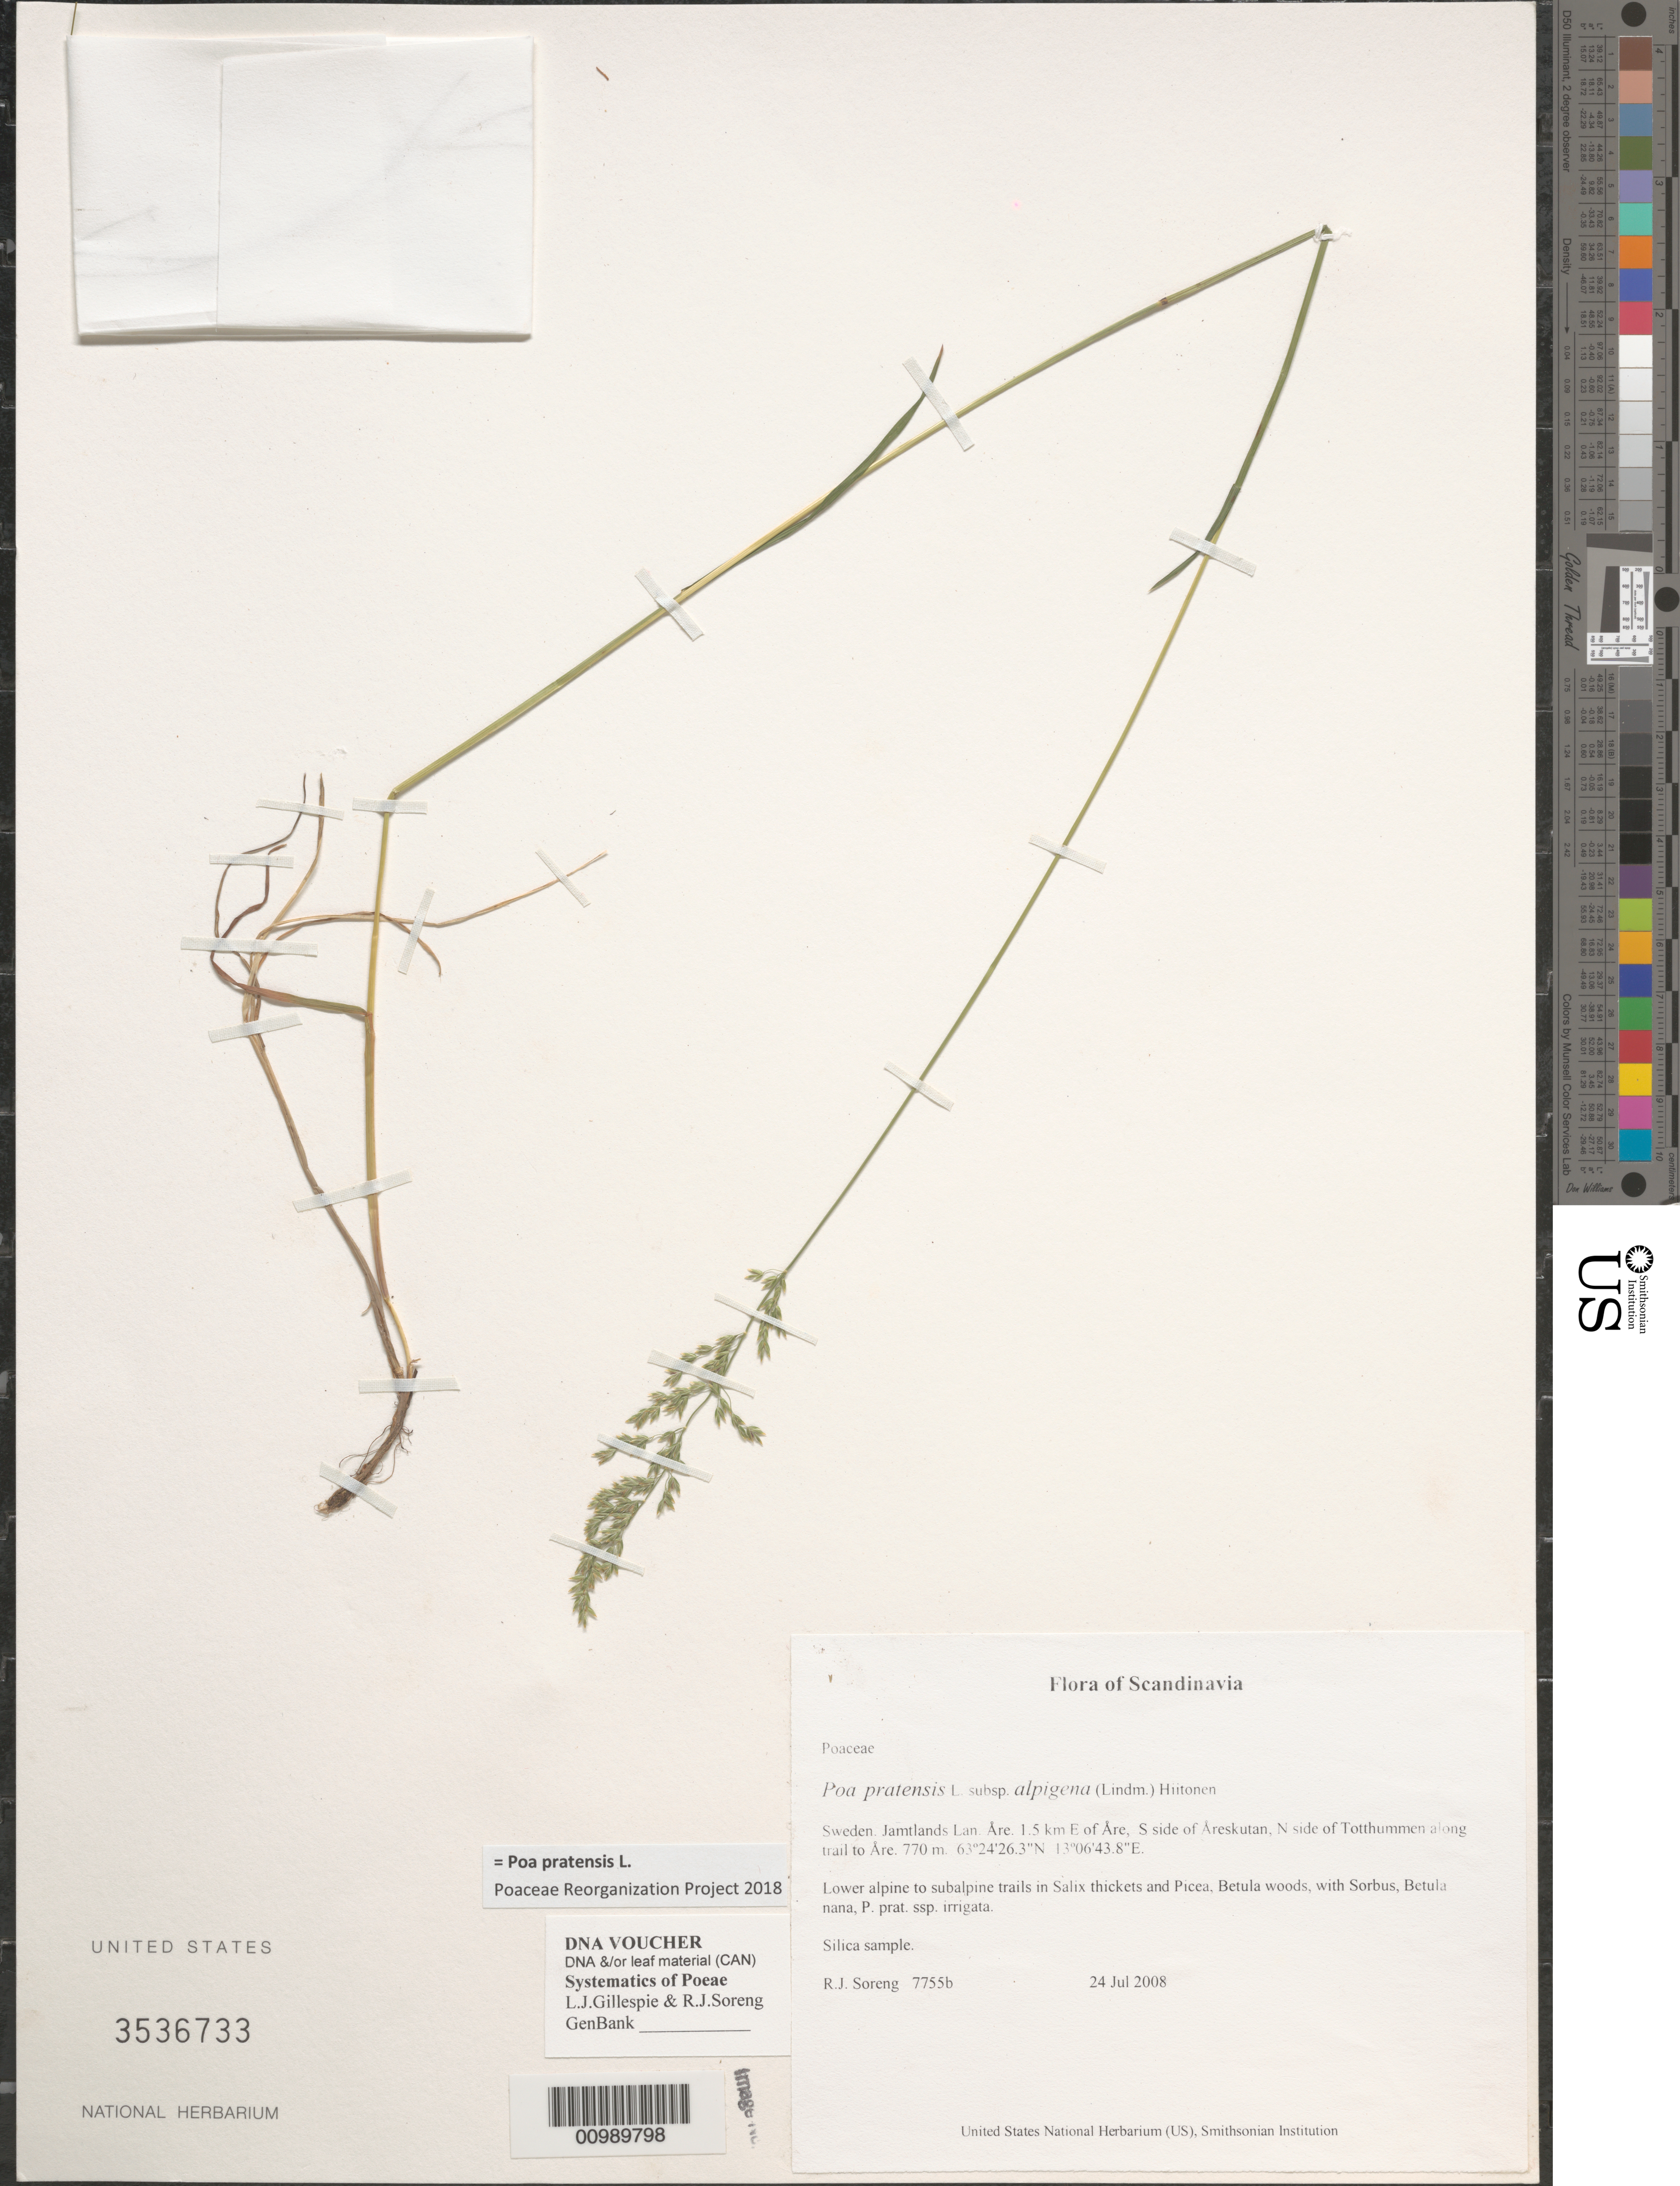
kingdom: Plantae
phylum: Tracheophyta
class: Liliopsida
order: Poales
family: Poaceae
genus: Poa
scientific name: Poa pratensis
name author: L.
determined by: Poaceae Reorganization Project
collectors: R. J. Soreng & N. L. Soreng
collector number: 7755-b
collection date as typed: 24 Jul 2008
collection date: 2008-07-24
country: Sweden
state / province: Jämtland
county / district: Åre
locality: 1.5 km E of Åre, S side of Åreskutan, N side of Totthummen along trail to Åre.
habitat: Lower alpine to subalpine trails in Salix thickets and Picea, Betula woods, with Sorbus, Betula nana, P. prat. ssp. irrigata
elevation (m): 770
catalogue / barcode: US 3536733